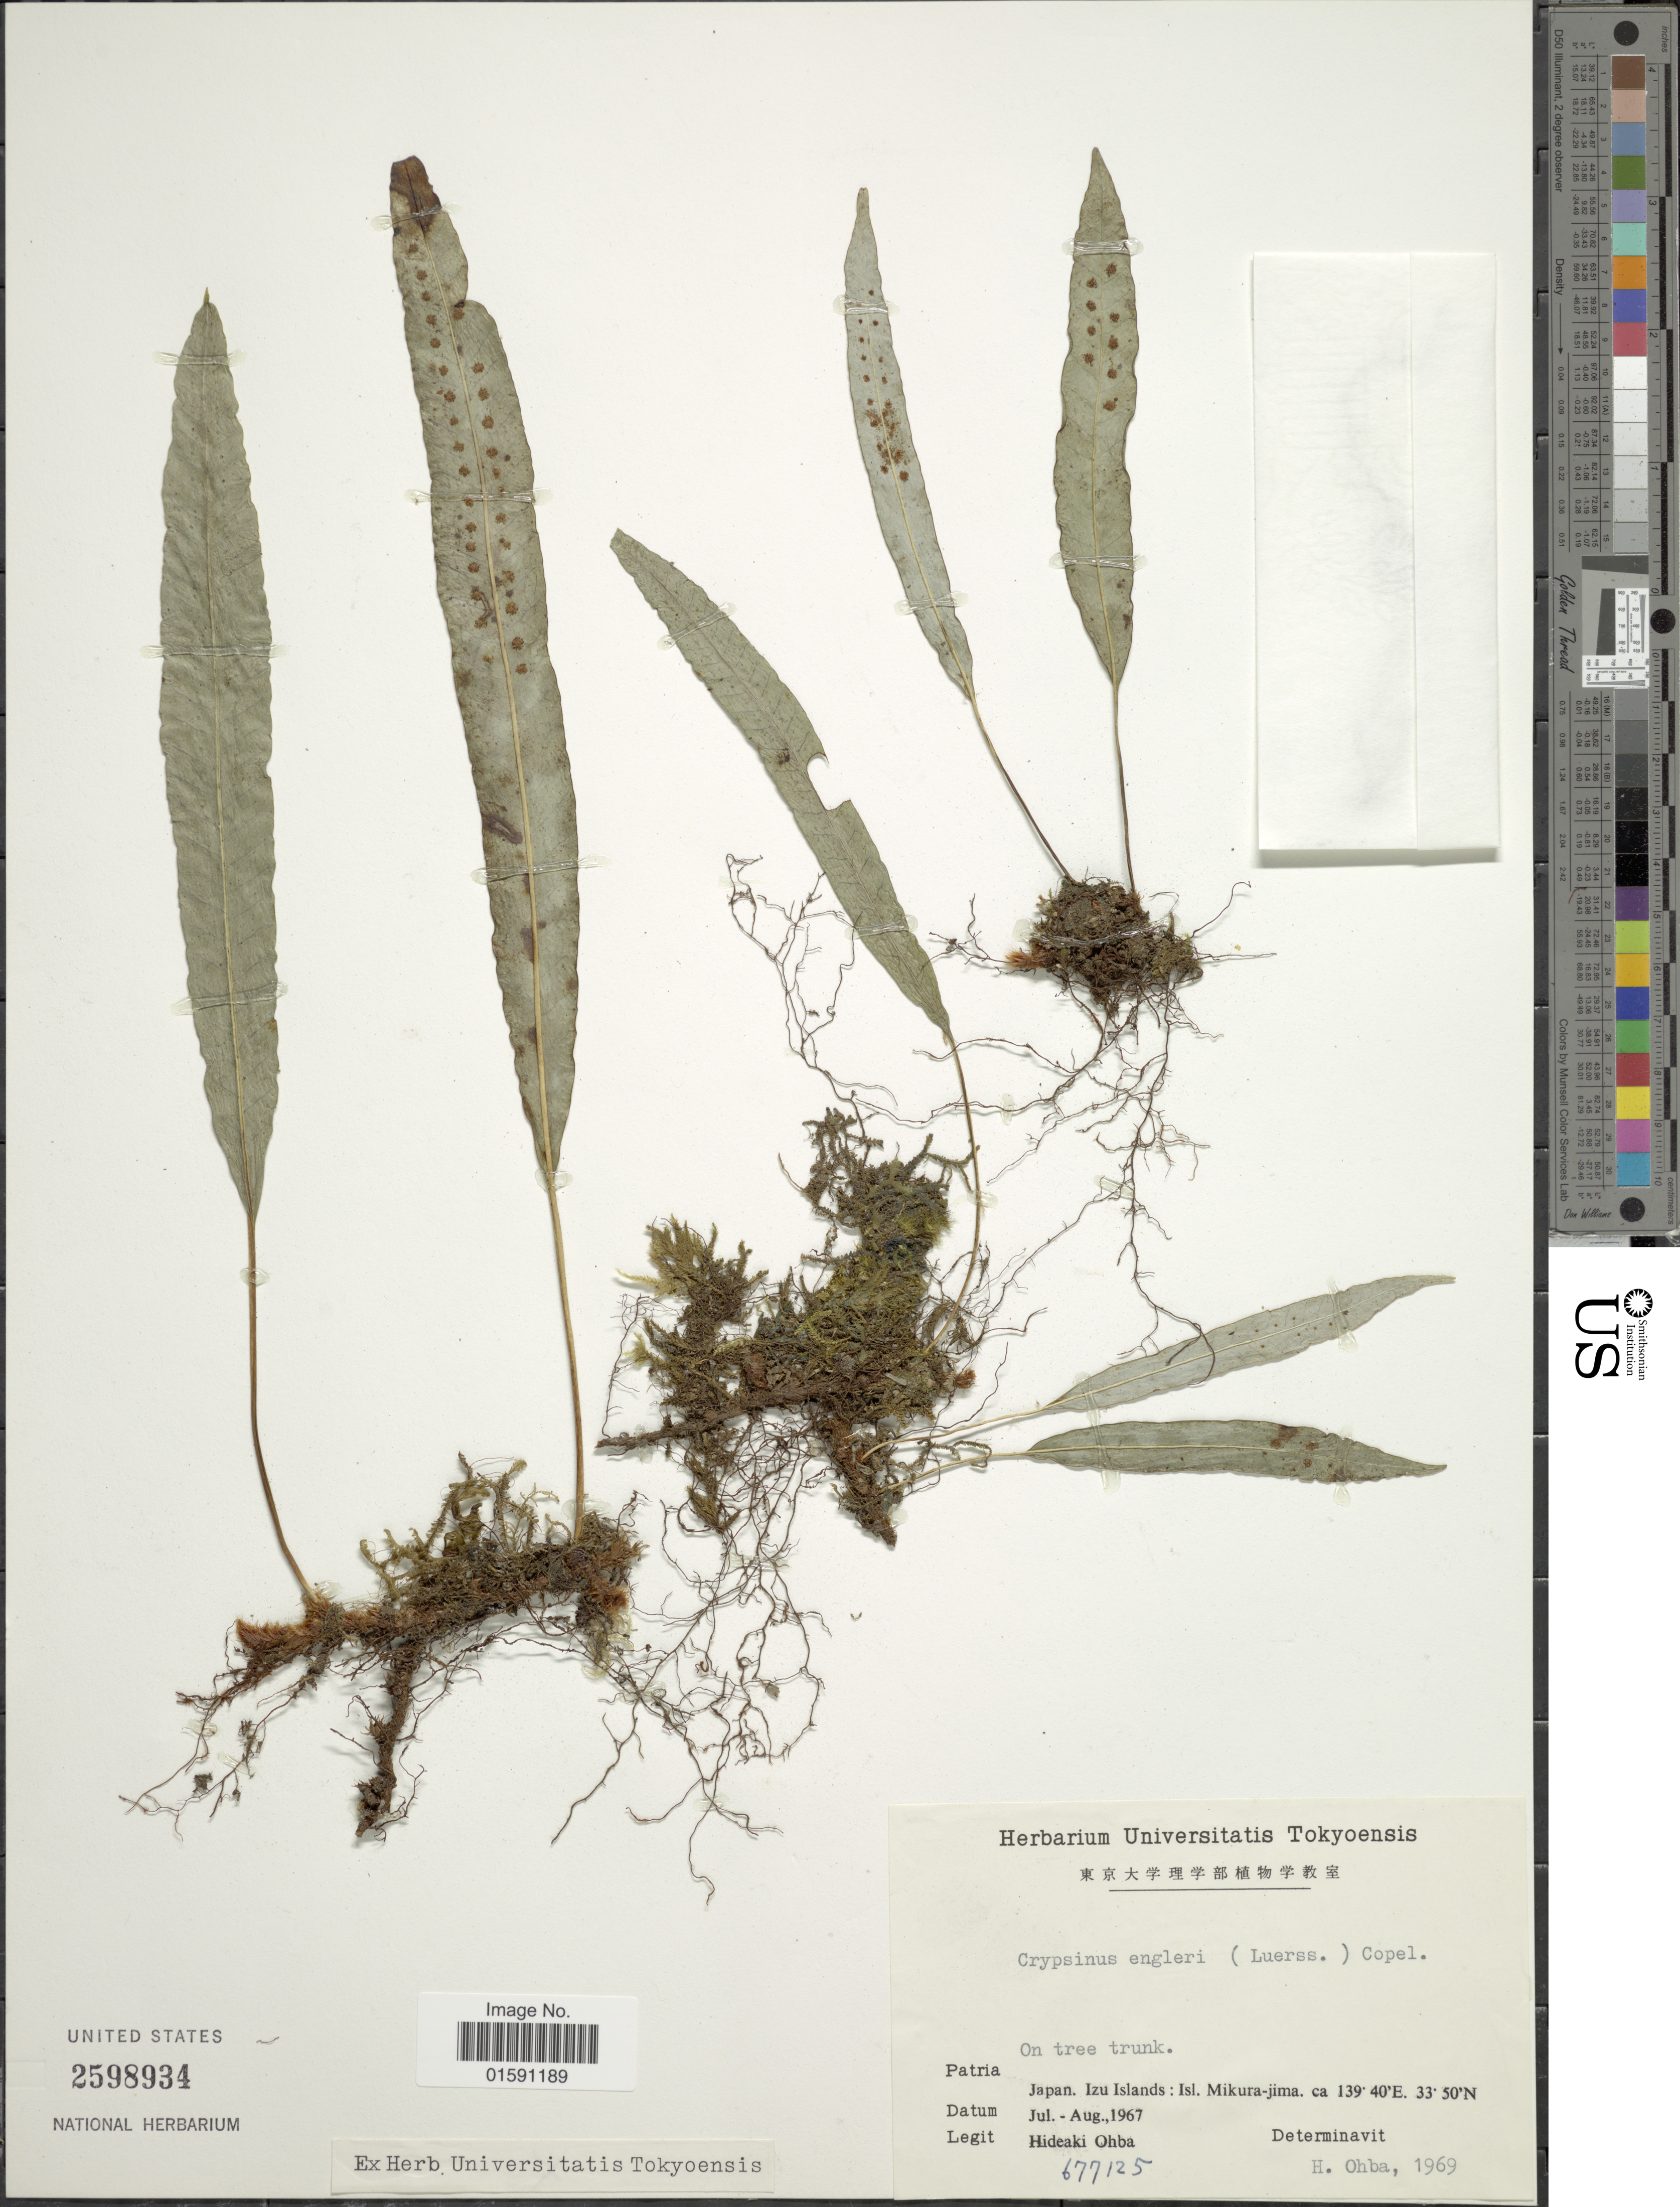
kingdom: Plantae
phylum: Tracheophyta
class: Polypodiopsida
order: Polypodiales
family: Polypodiaceae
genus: Selliguea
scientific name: Selliguea engleri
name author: (Luerss.) Fraser-Jenk.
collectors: H. Ohba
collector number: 677125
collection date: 1967-07/1967-08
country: Japan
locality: Izu Island: Isl. Mikura-jima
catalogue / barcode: US 2598934